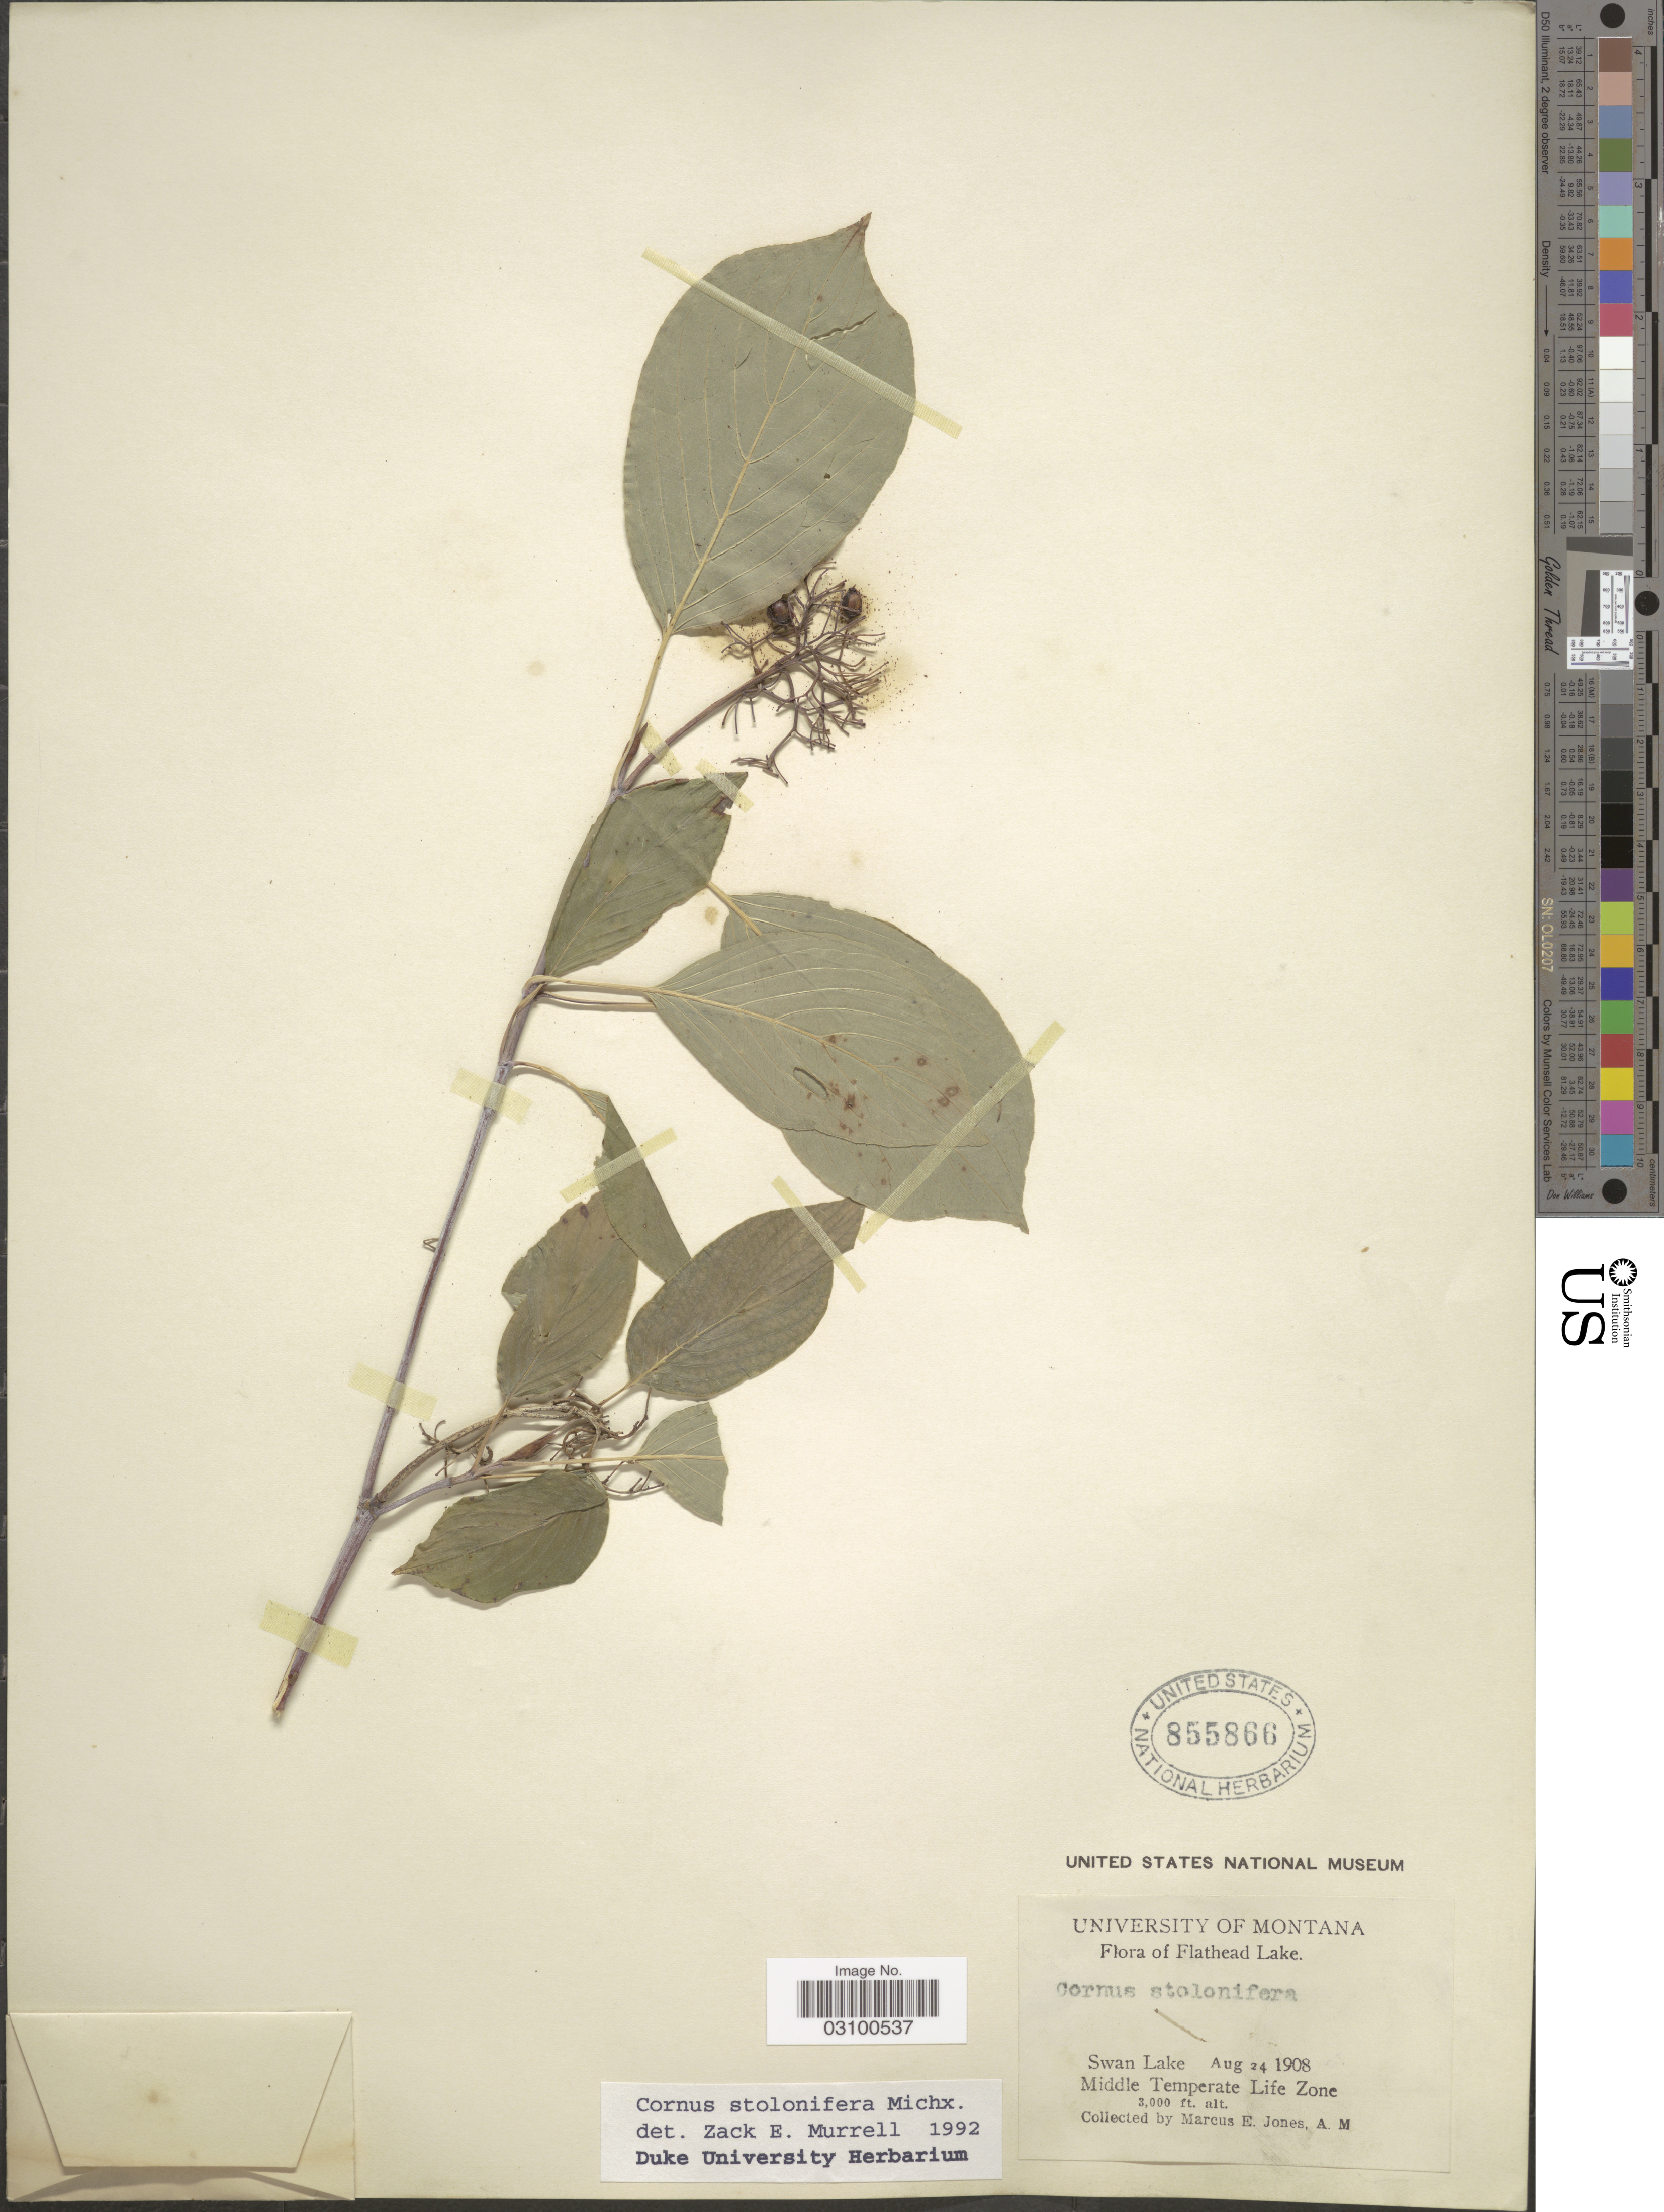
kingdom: Plantae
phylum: Tracheophyta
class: Magnoliopsida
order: Cornales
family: Cornaceae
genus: Cornus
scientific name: Cornus sericea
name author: L.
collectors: M. E. Jones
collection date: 1908-08-24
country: United States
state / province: Montana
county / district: Lake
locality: Flathead Lake. Swan Lake. Middle Temperate Life Zone.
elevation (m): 914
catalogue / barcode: US 855866